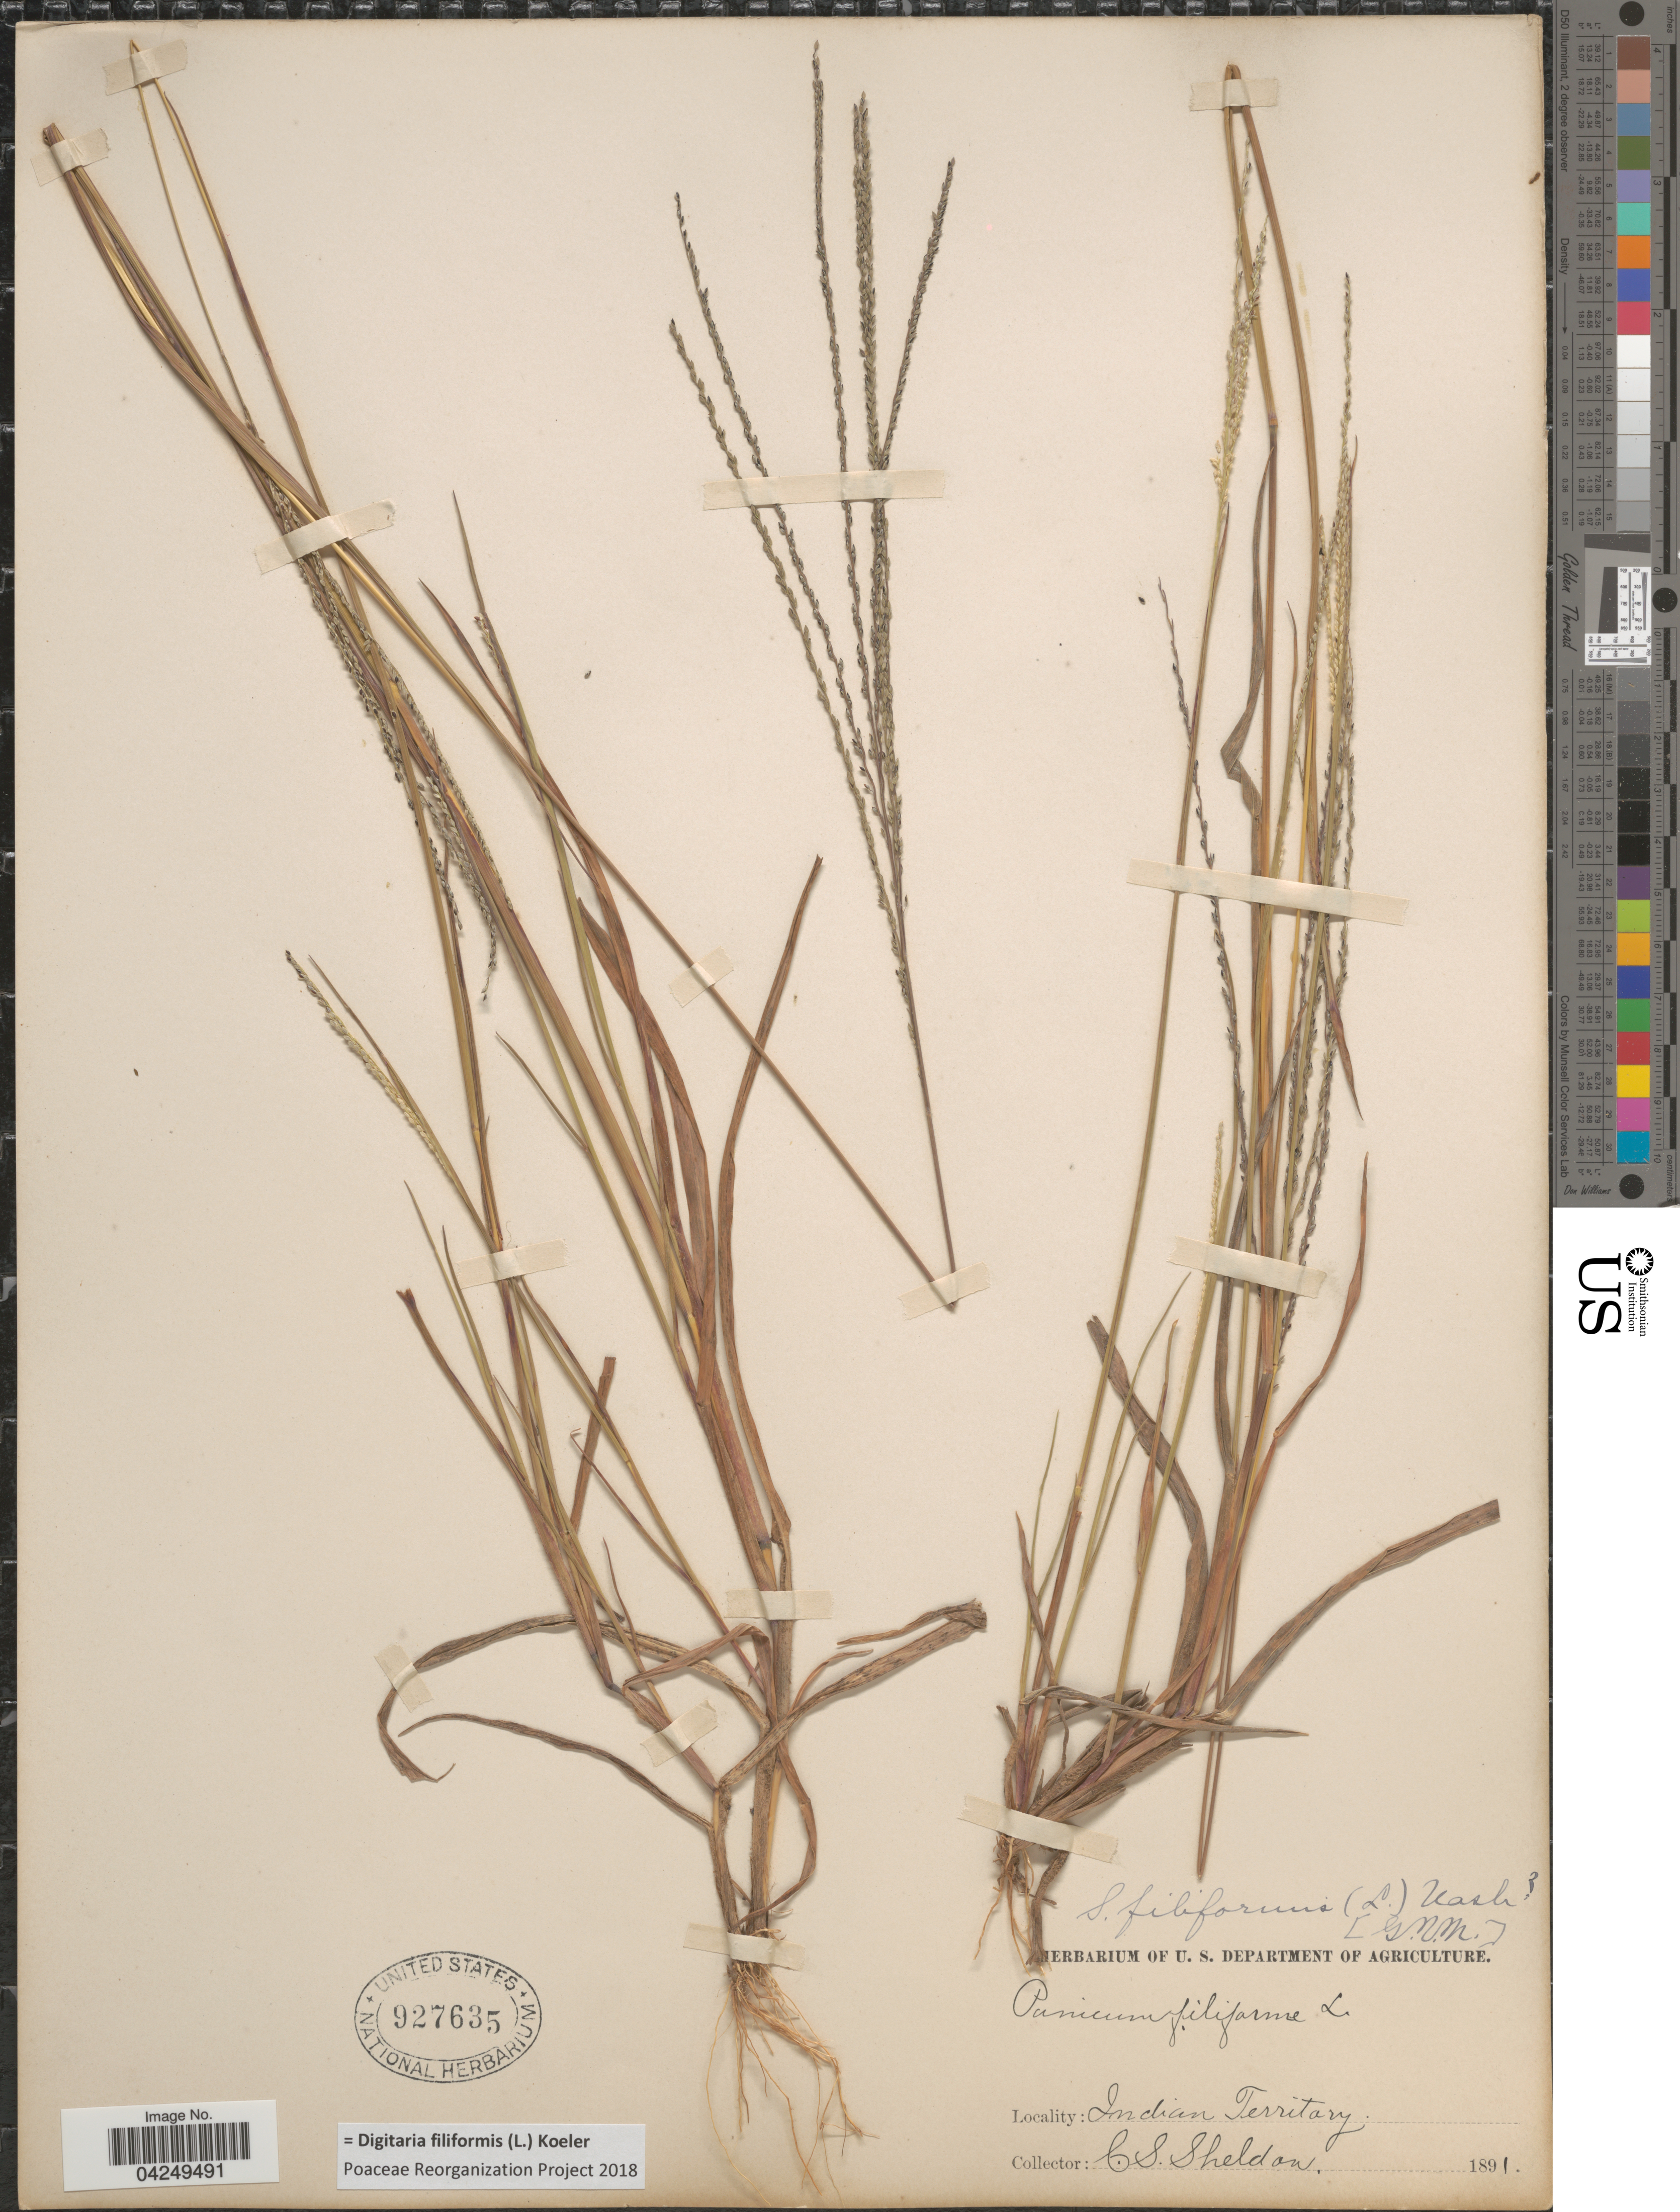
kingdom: Plantae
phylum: Tracheophyta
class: Liliopsida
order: Poales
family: Poaceae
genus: Digitaria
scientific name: Digitaria filiformis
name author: (L.) Koeler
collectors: C. S. Sheldon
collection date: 1891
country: United States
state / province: Oklahoma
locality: Indian Territory.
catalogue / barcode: US 927635